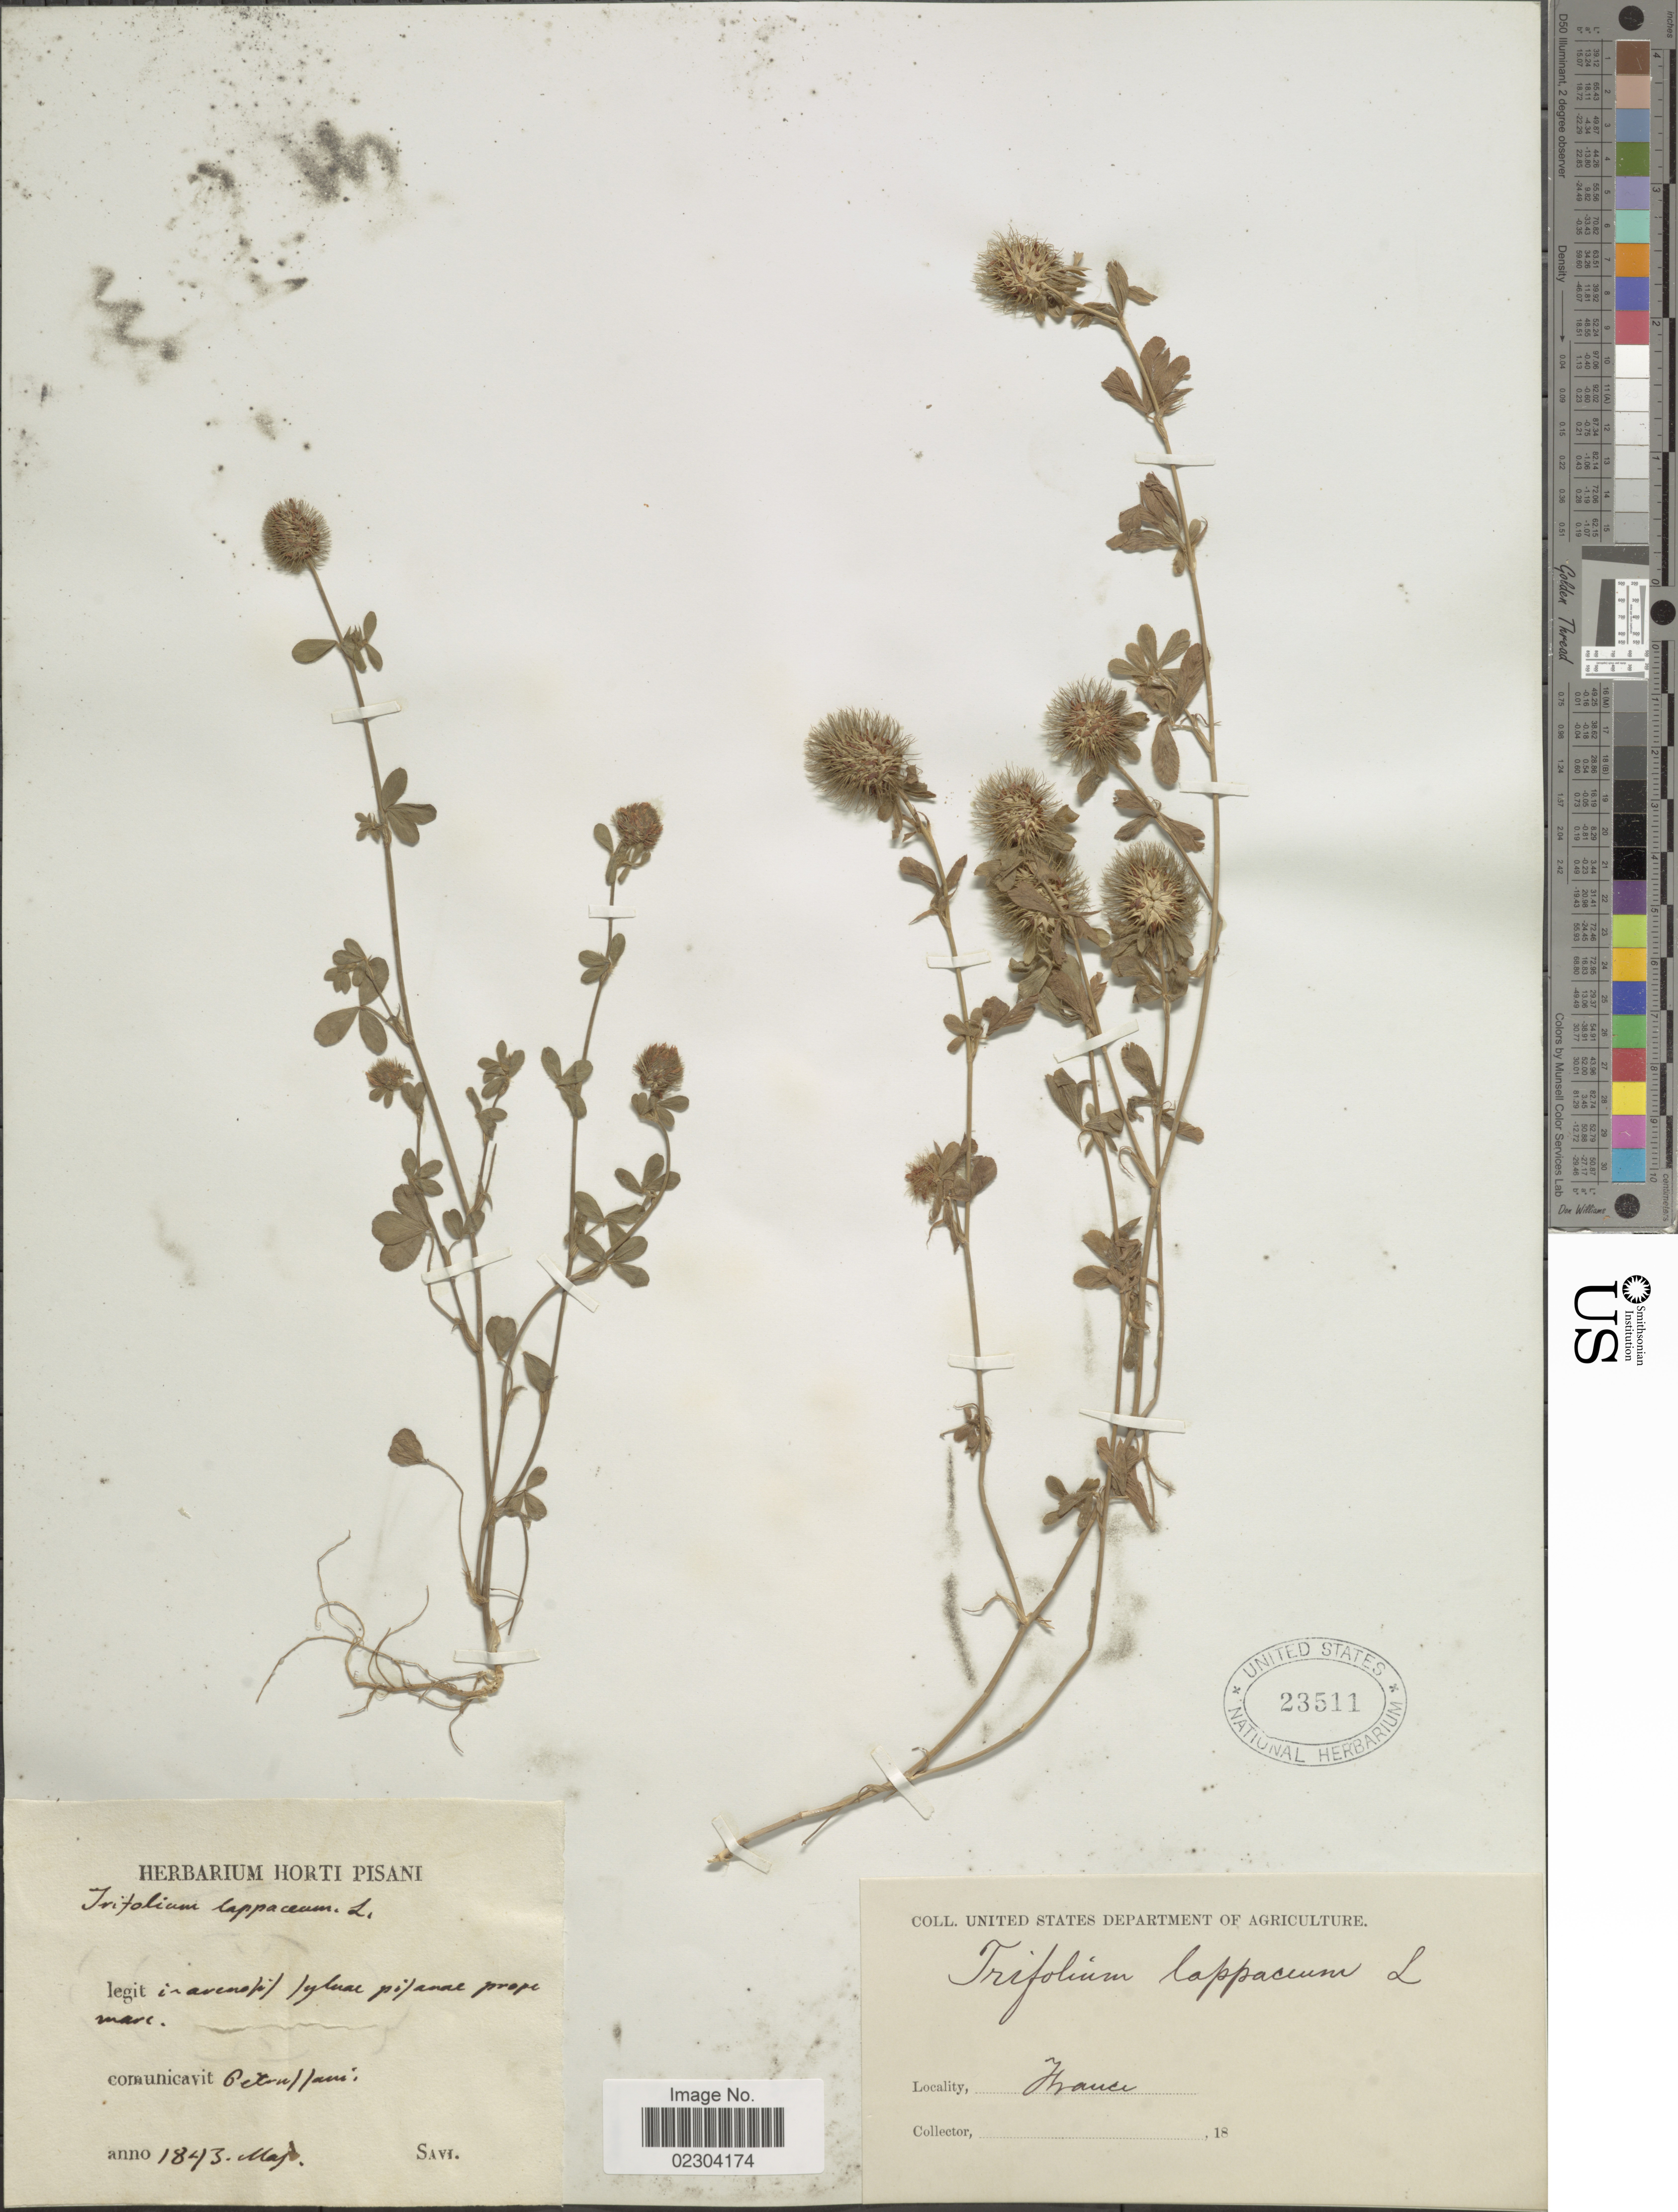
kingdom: Plantae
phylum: Tracheophyta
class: Magnoliopsida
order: Fabales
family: Fabaceae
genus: Trifolium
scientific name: Trifolium lappaceum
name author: L.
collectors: G. Savi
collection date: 1843-05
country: France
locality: In arenefi/ Igluae pilamme prope mare [interpreted]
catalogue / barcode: US 23511